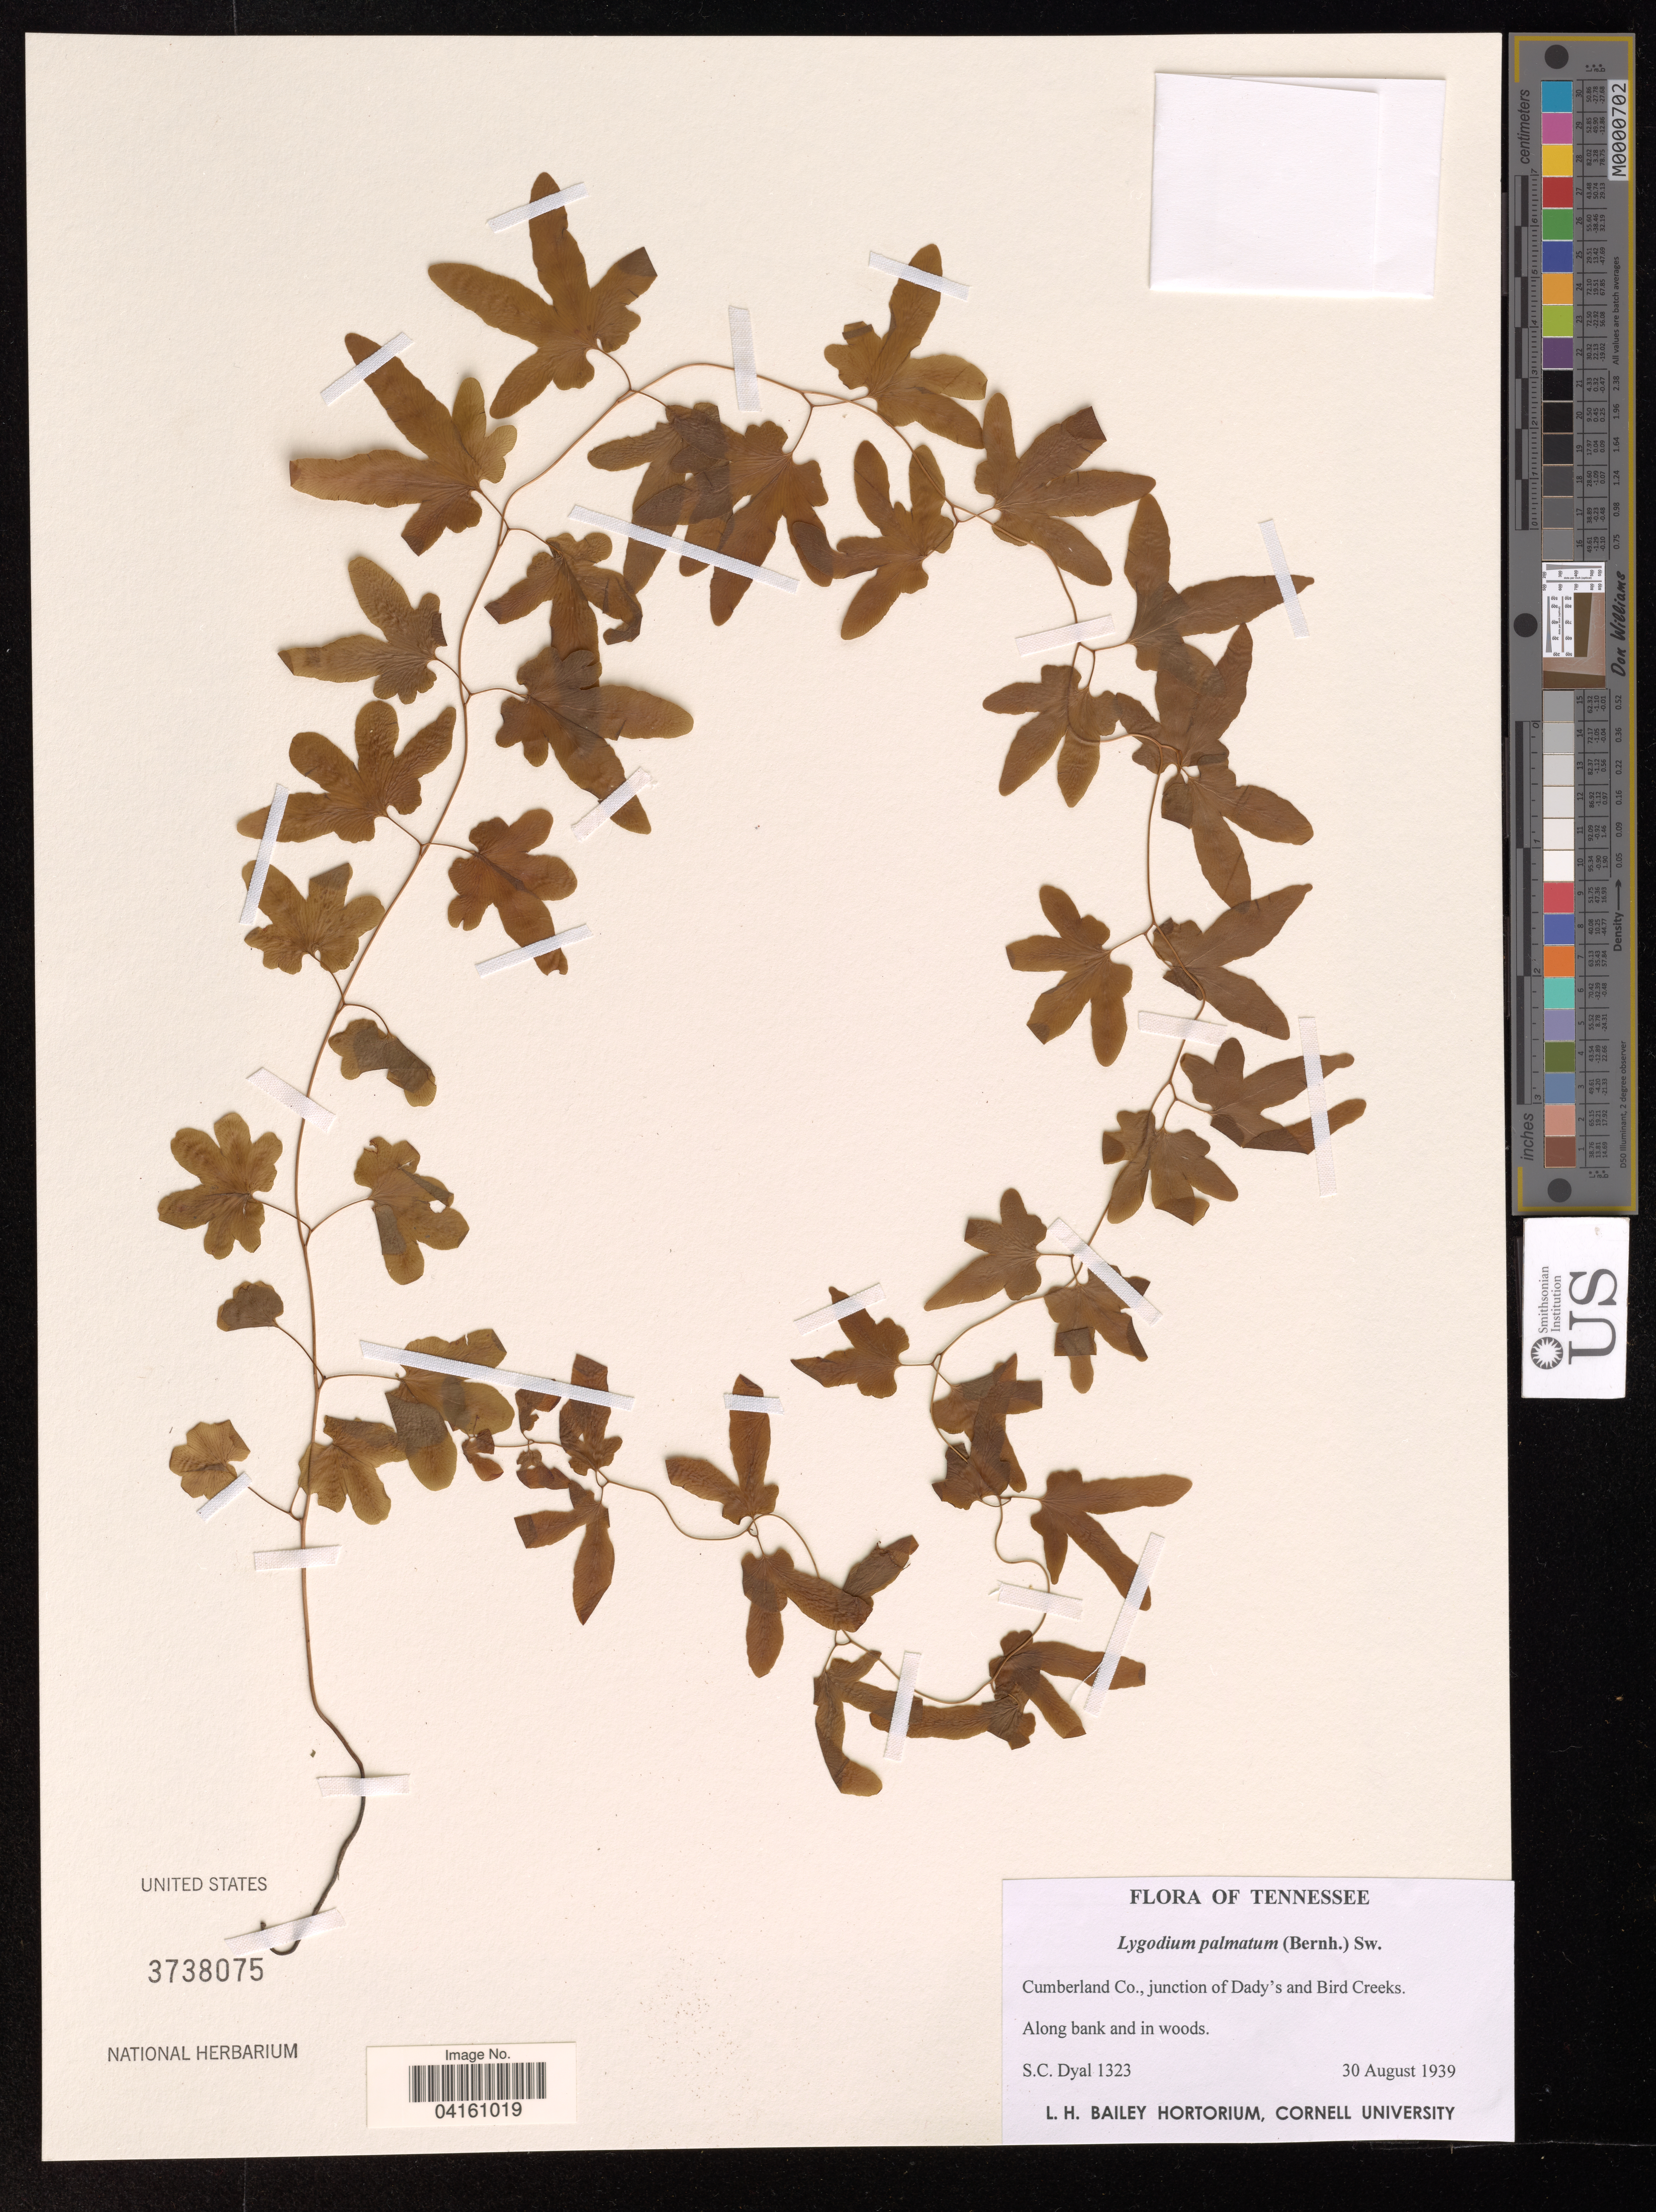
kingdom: Plantae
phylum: Tracheophyta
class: Polypodiopsida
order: Schizaeales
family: Lygodiaceae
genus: Lygodium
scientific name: Lygodium palmatum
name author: (Bernh.) Sw.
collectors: S. Dyal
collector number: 1323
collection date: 1939-08-30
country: United States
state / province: Tennessee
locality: Cumberland Co., junction of Dady's and Bird Creeks.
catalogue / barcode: US 3738075